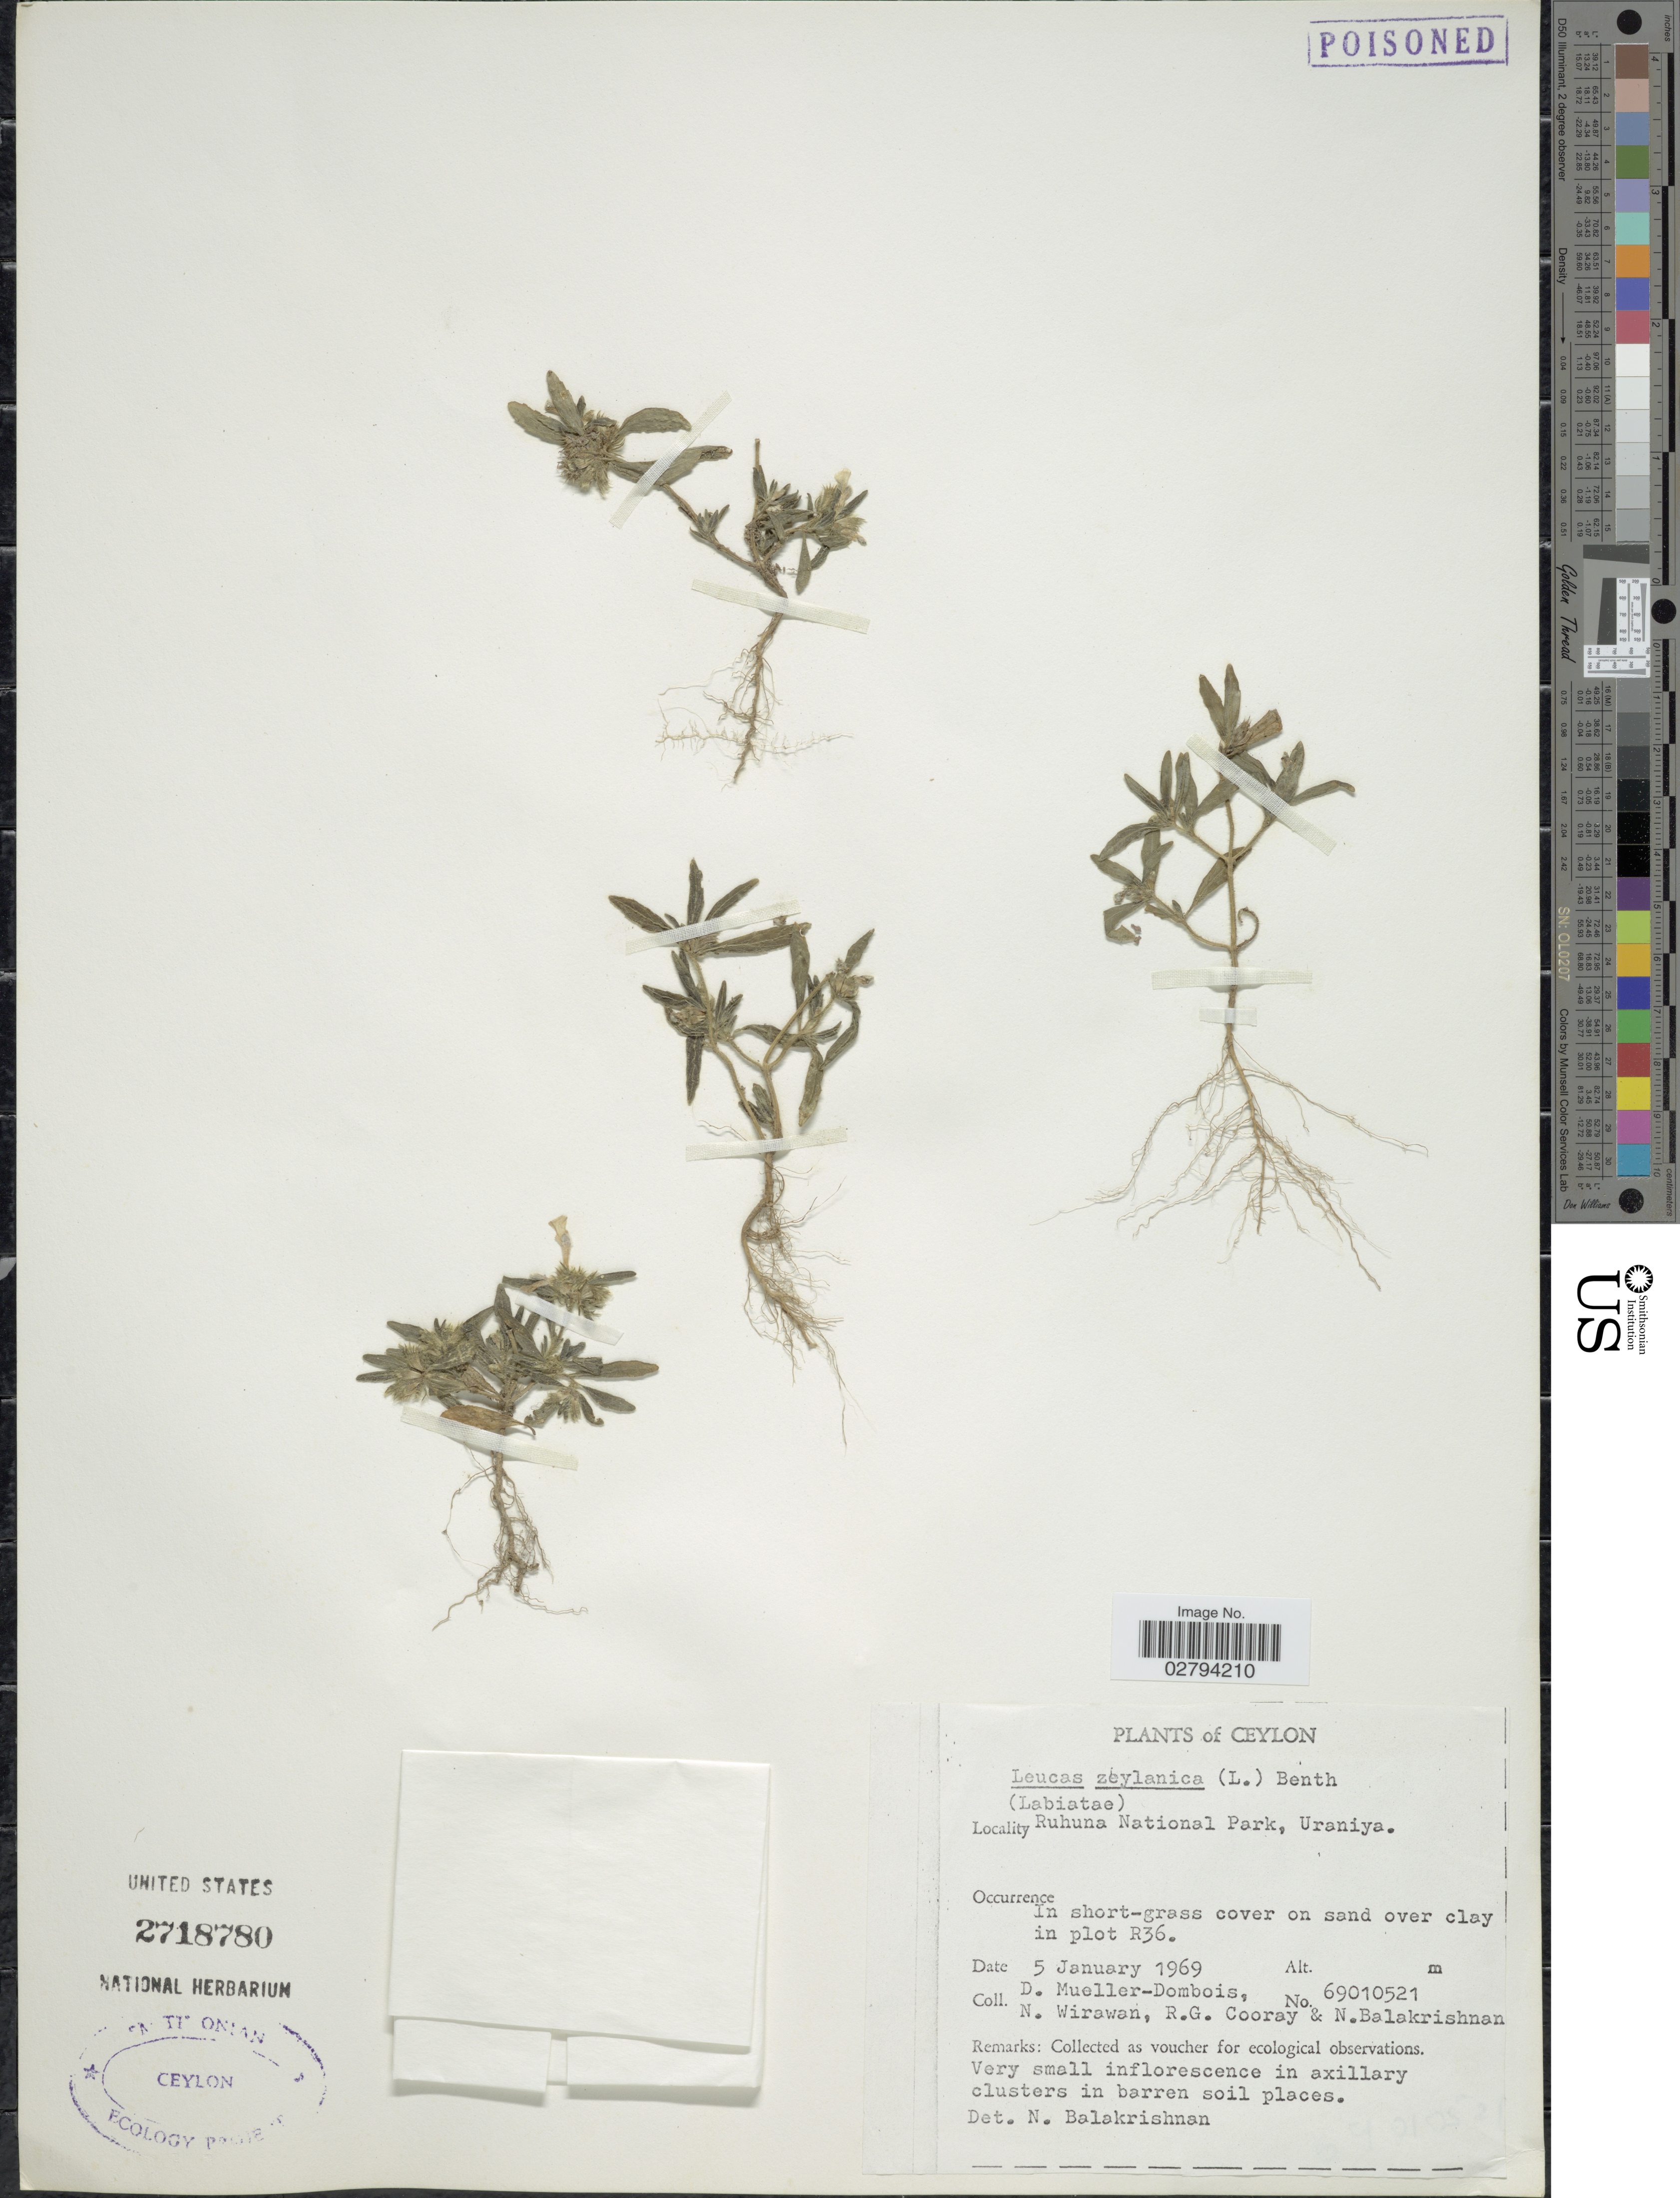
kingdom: Plantae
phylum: Tracheophyta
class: Magnoliopsida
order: Lamiales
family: Lamiaceae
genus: Leucas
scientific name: Leucas zeylanica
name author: (L.) W.T. Aiton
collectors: D. Mueller-Dombois, N. Wirawan, R. Cooray & N. Balakrishnan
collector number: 69010521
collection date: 1969-01-05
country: Sri Lanka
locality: Ceylon, Ruhuna National Park, Uraniya, Plot R36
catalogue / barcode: US 2718780